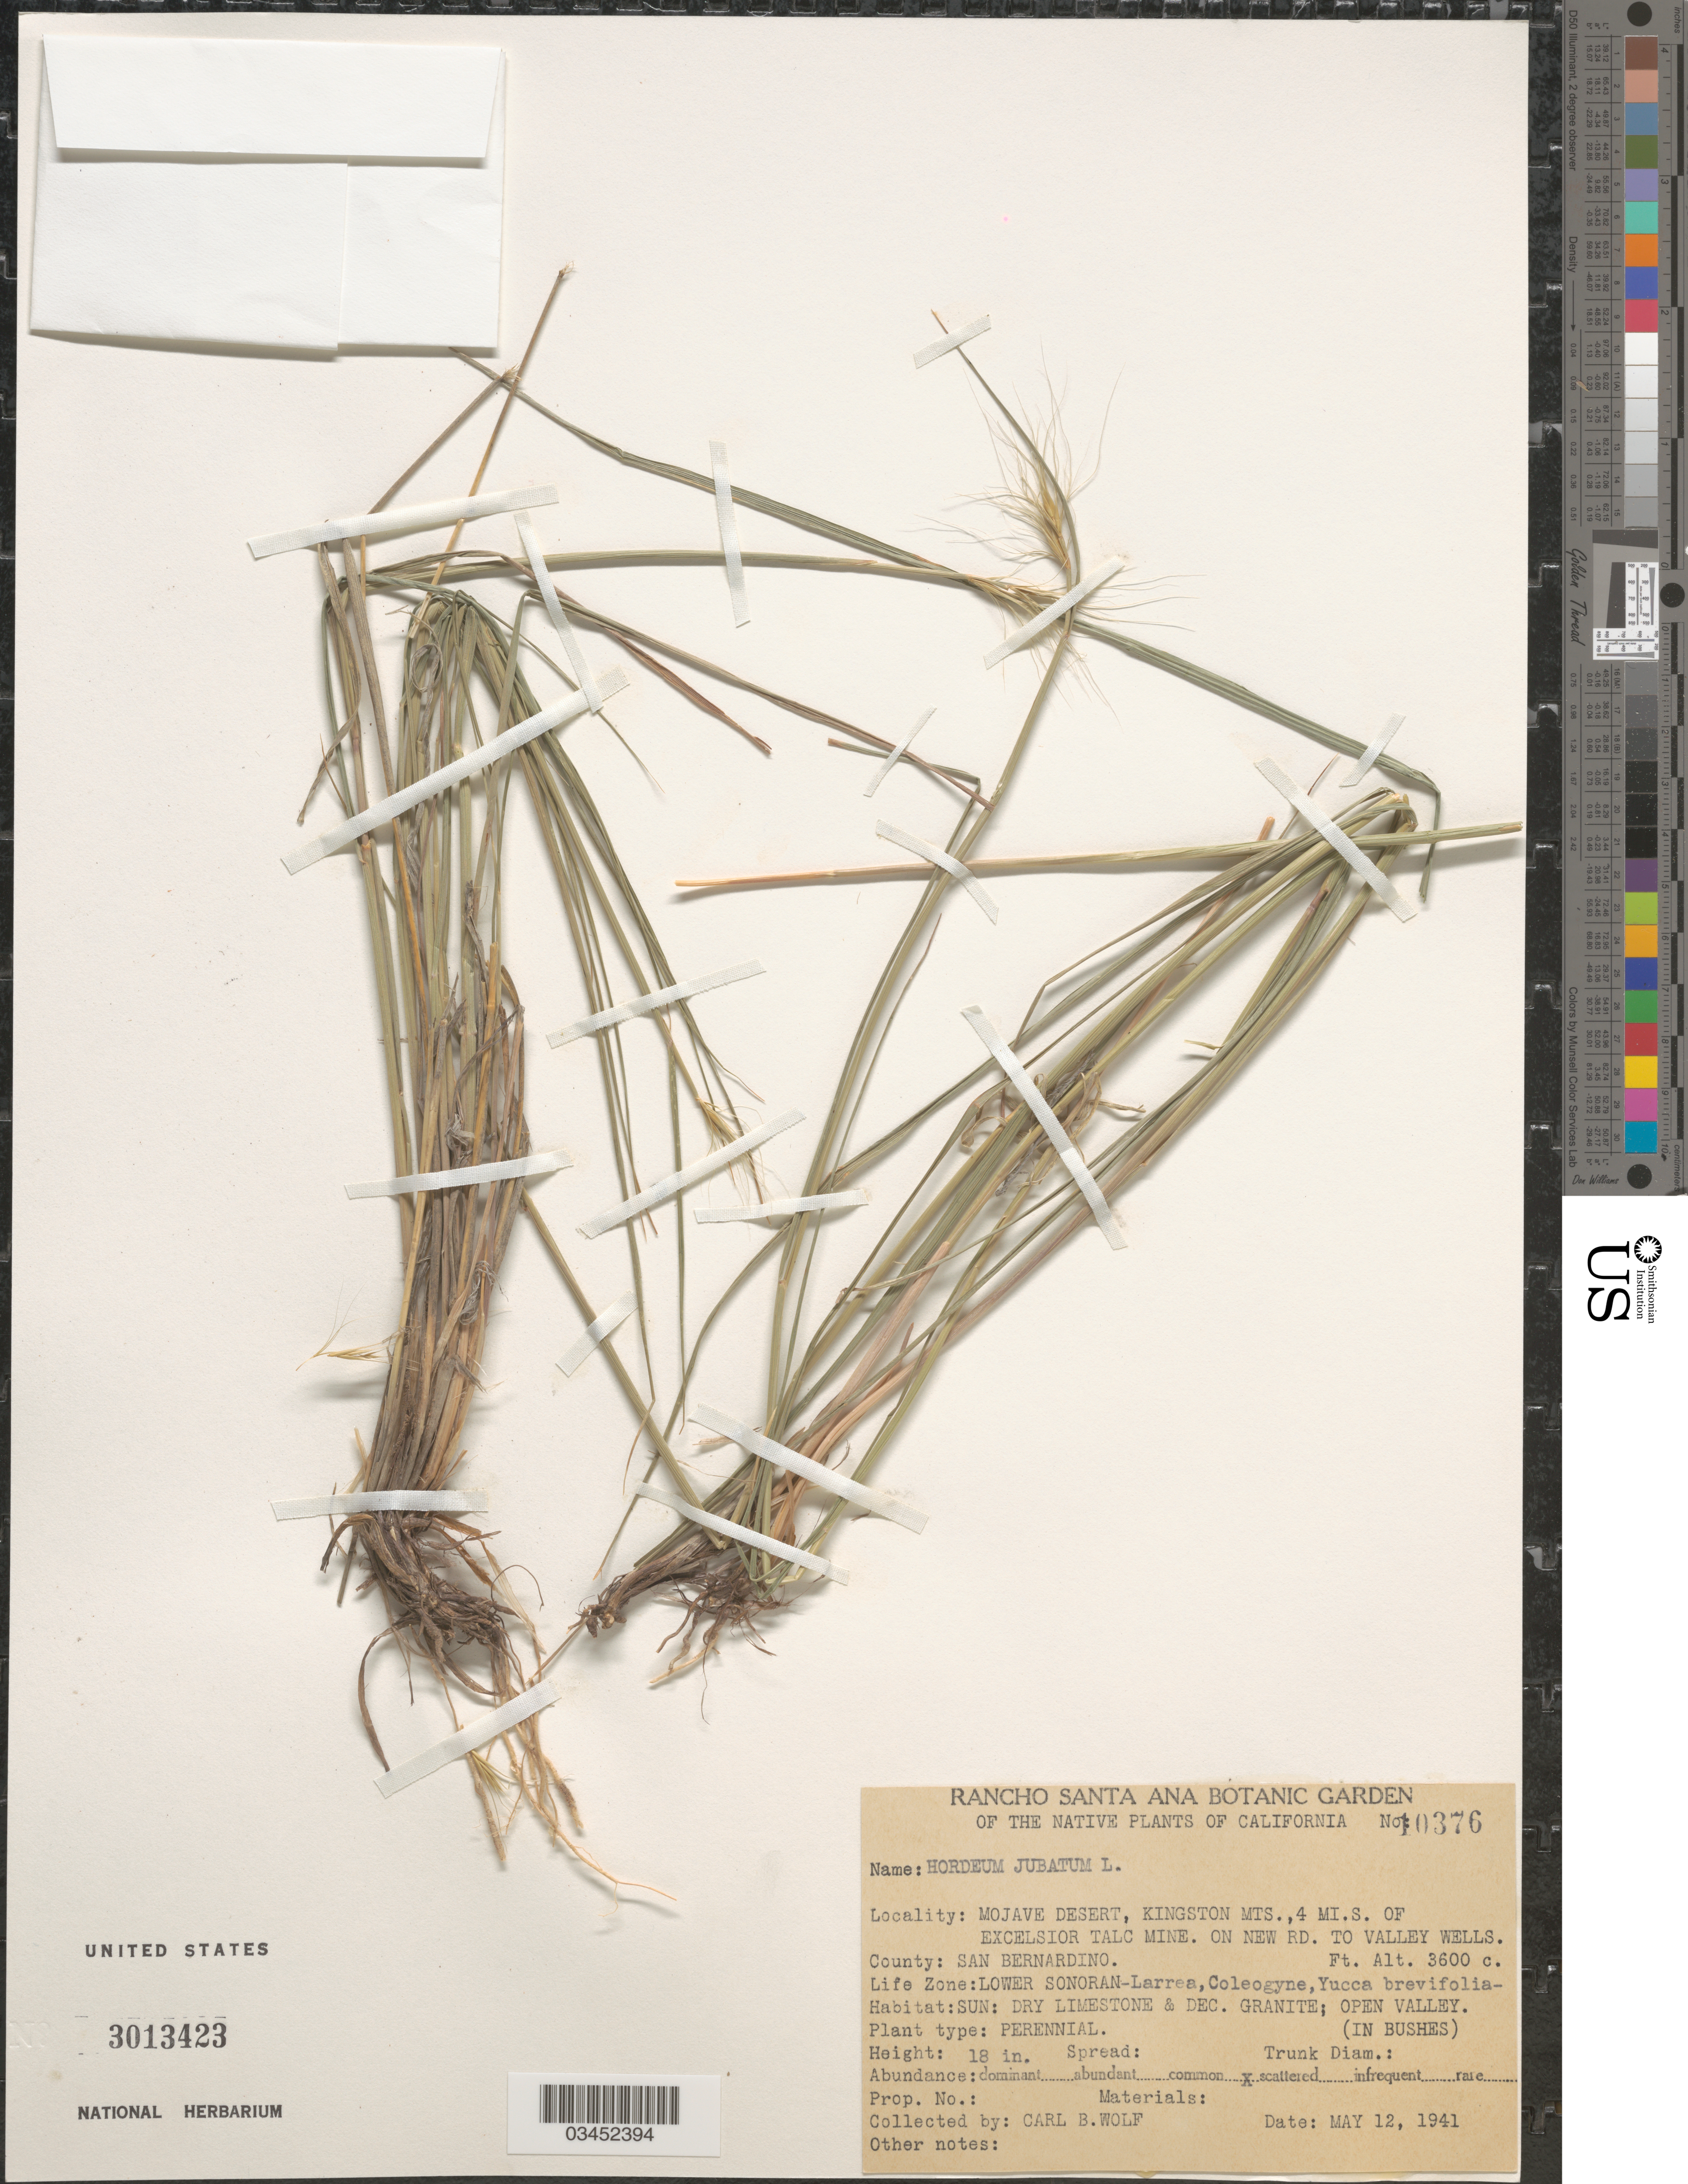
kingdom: Plantae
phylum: Tracheophyta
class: Liliopsida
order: Poales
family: Poaceae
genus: Hordeum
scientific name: Hordeum jubatum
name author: L.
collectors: C. B. Wolf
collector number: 10376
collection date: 1941-05-12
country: United States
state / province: California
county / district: San Bernardino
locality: Mojave Desert, Kingston Mts., 4 mi. S. of Excelsior Talc Mine. On new Rd. to Valley Wells. County: San Bernardino. Life Zone: Lower Sonoran.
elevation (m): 1097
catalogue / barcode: US 3013423